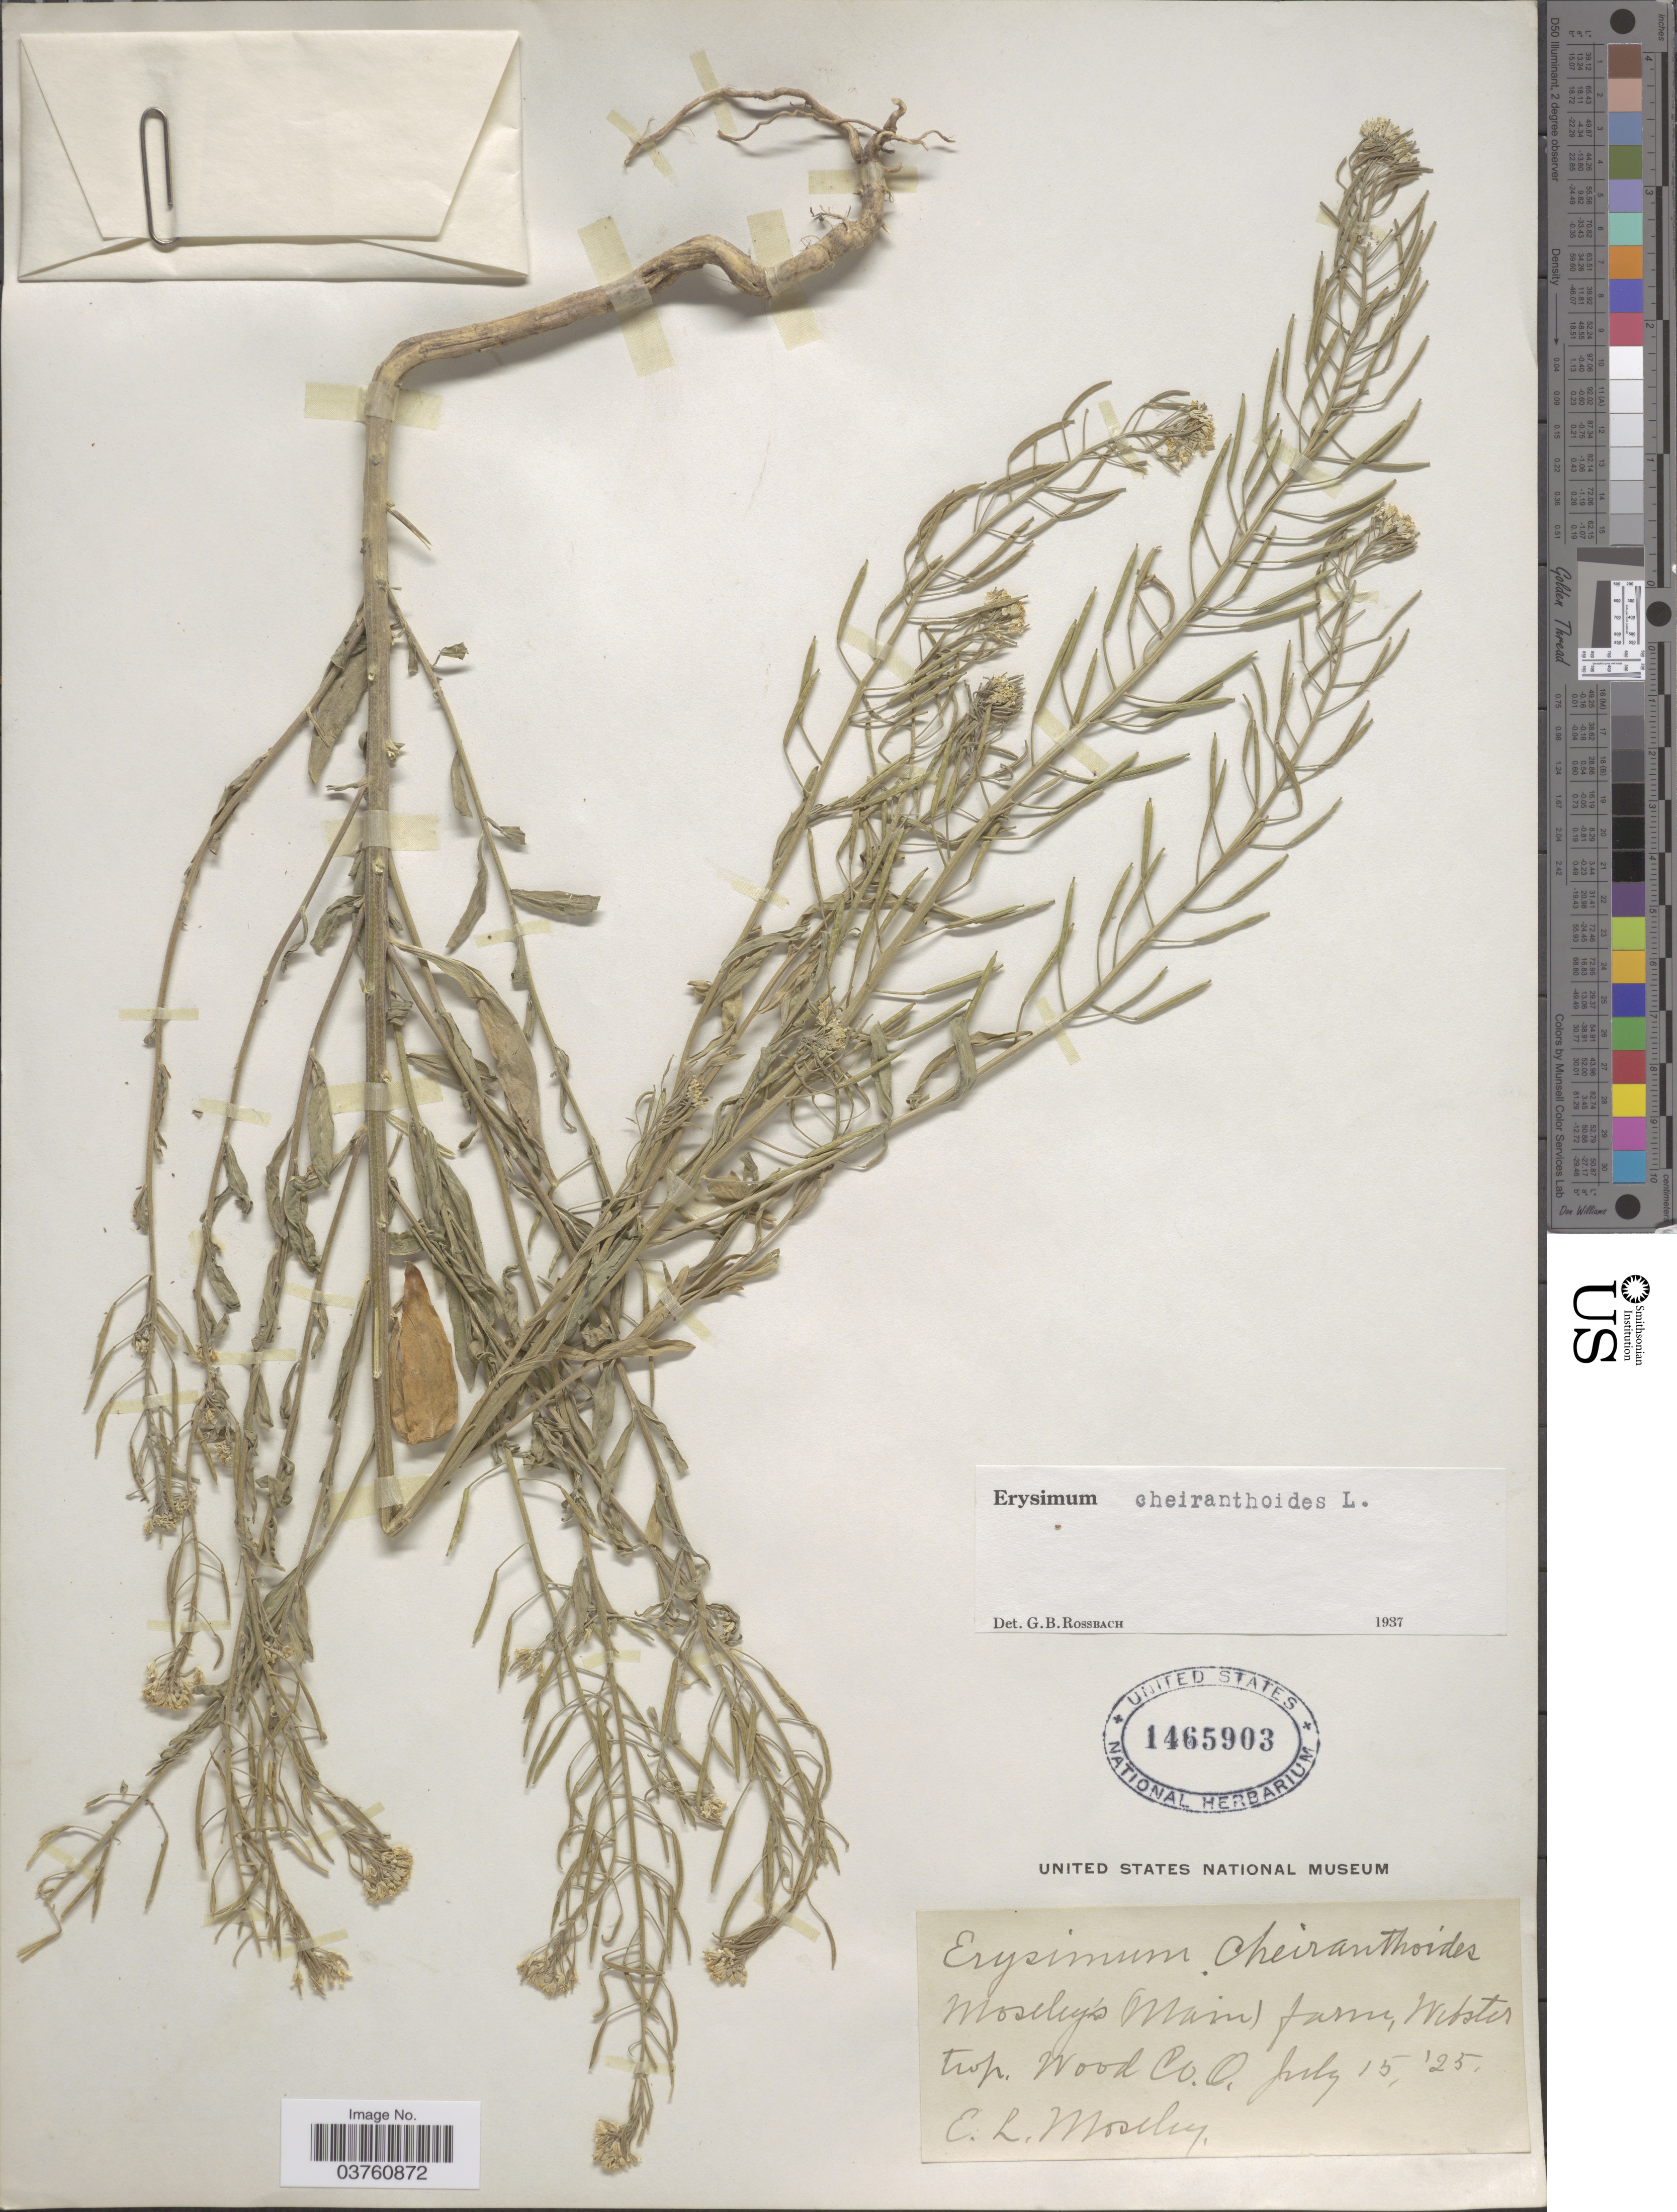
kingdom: Plantae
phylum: Tracheophyta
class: Magnoliopsida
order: Brassicales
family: Brassicaceae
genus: Erysimum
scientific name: Erysimum cheiranthoides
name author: L.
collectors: E. Moseley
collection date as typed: Transcribed d/m/y: 15/7/25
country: United States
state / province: Ohio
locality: Moseley's (Main) farm, Webster Trop. Wood Co.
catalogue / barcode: US 1465903